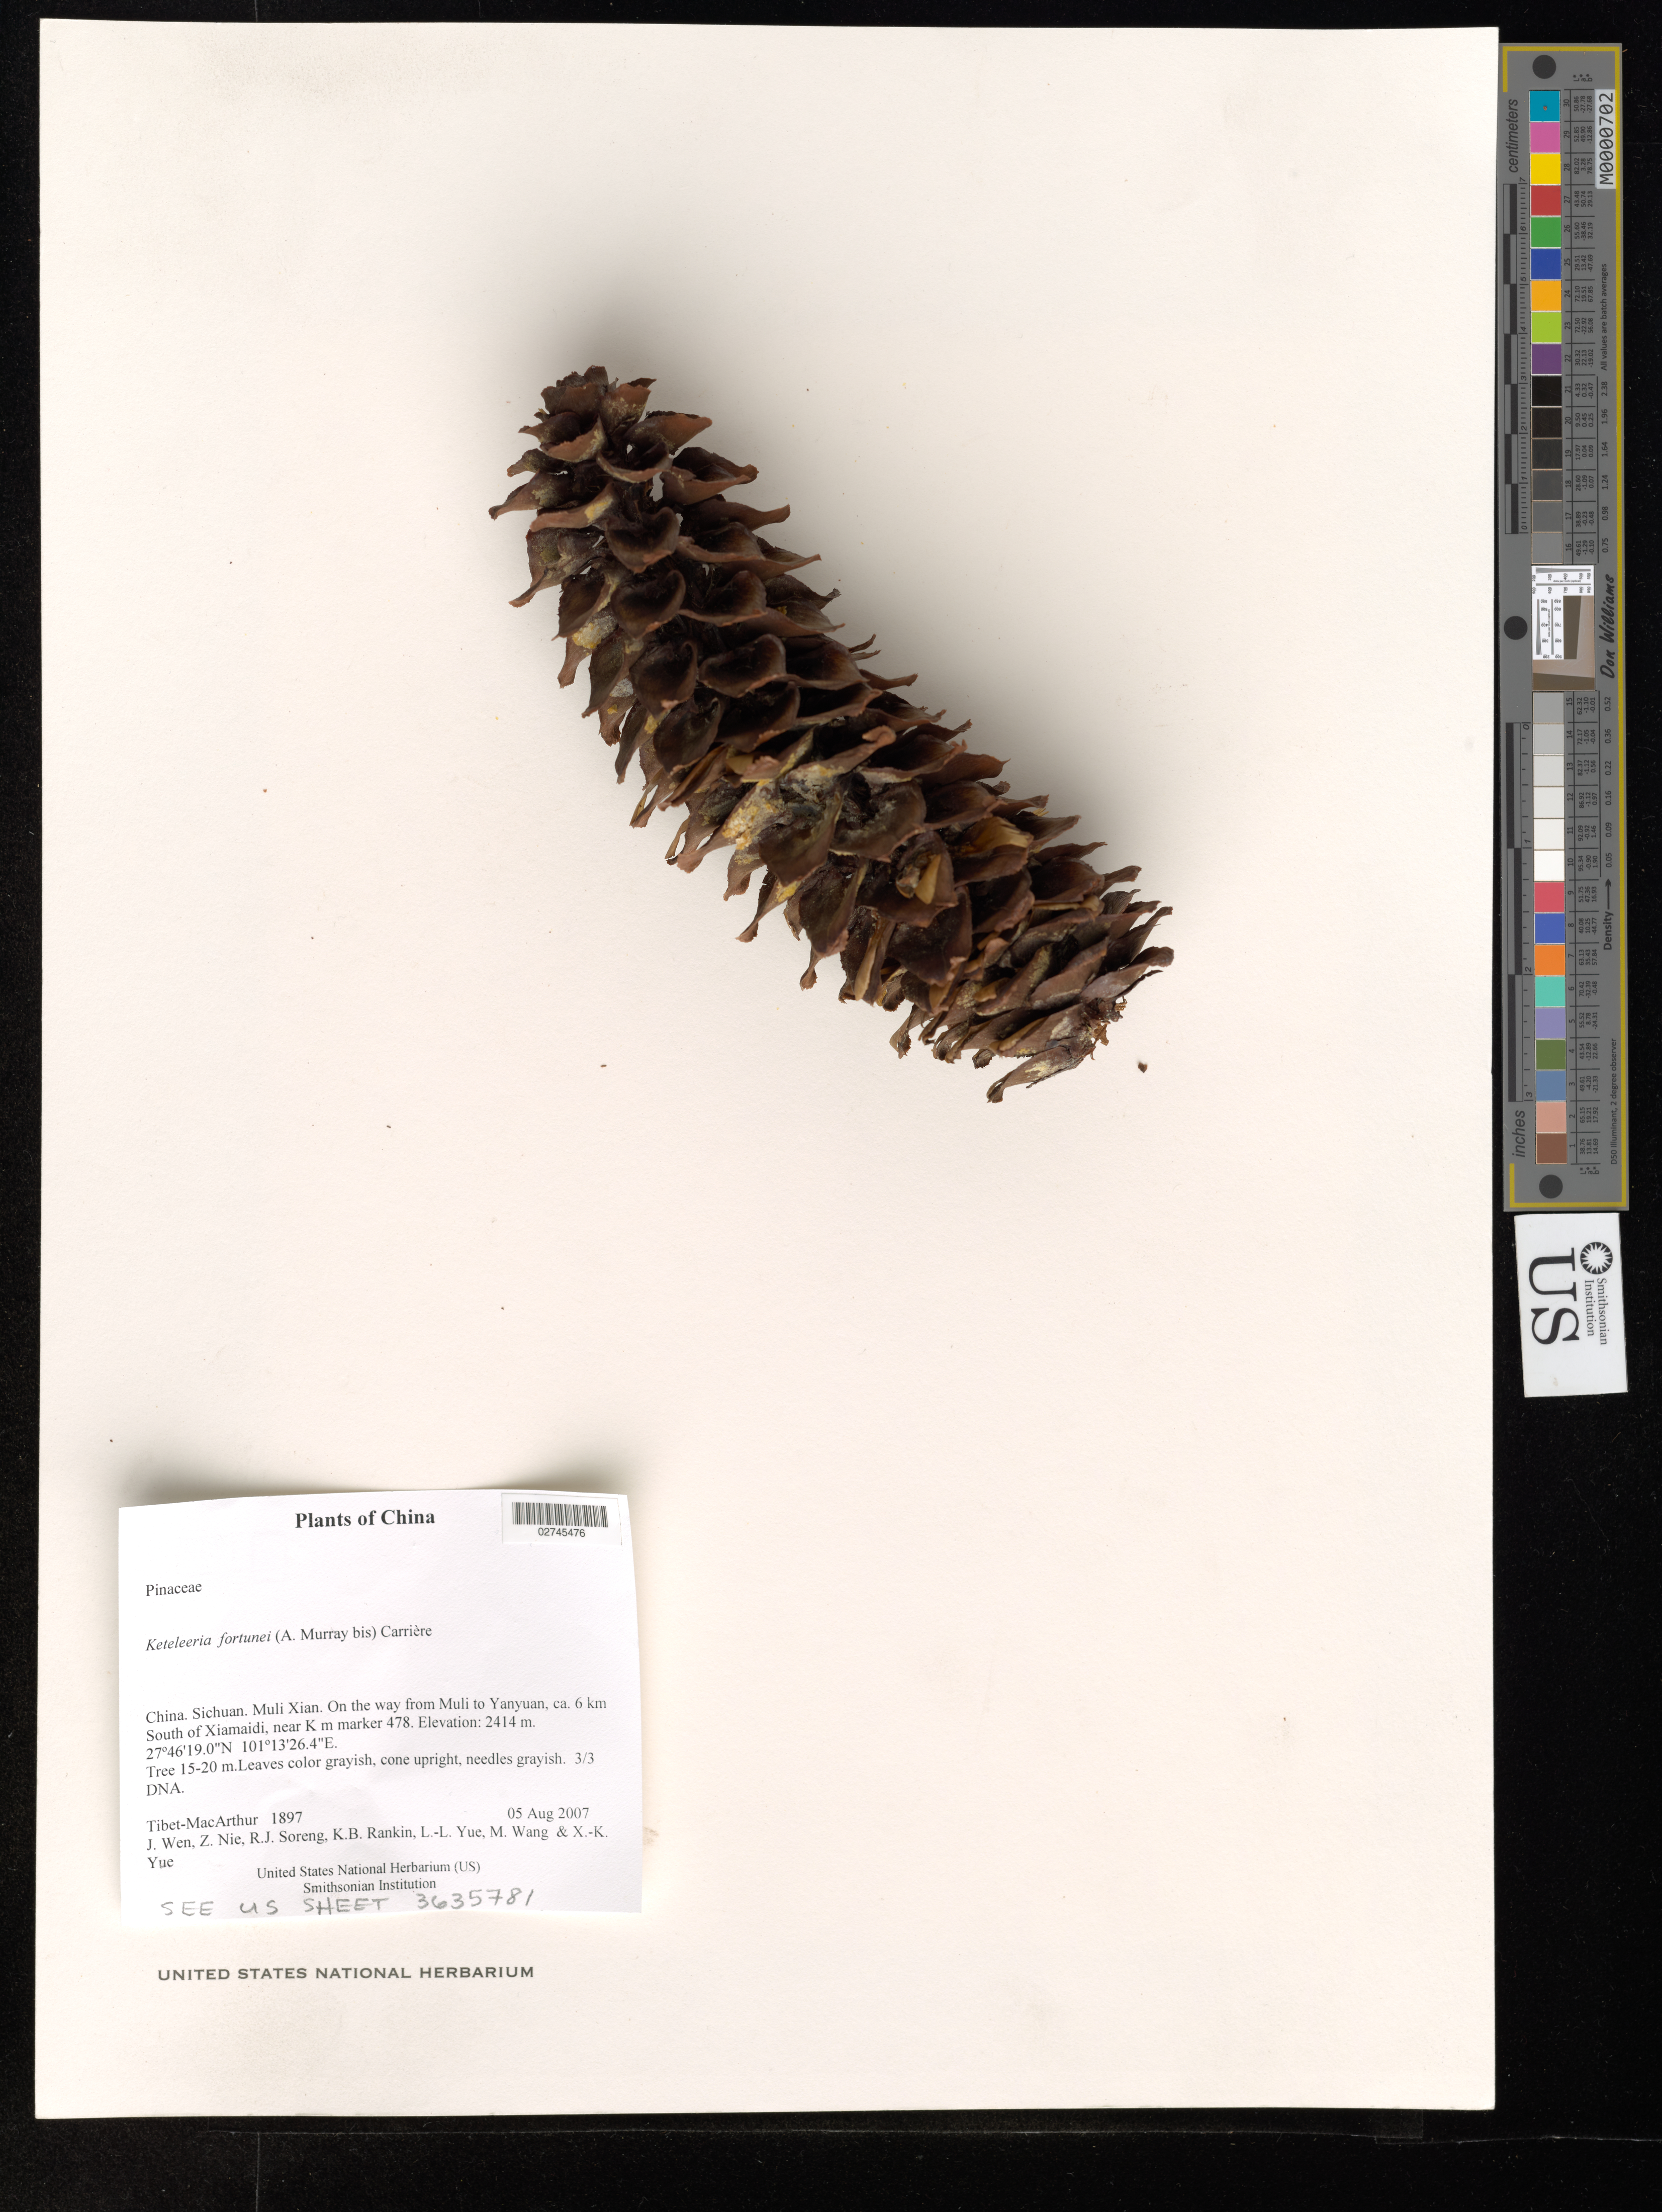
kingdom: Plantae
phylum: Tracheophyta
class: Pinopsida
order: Pinales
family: Pinaceae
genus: Keteleeria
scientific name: Keteleeria fortunei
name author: (A. Murray bis) Carrière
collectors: Tibet-MacArthur, J. Wen, Z. Nie, R. J. Soreng, K. Rankin, L. Yue, M. Wang & X. Yue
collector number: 1897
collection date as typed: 05 Aug 2007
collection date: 2007-08-05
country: China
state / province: Sichuan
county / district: Muli Xian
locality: On the way from Muli to Yanyuan, ca. 6 km South of Xiamaidi, near K m marker 478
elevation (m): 2414